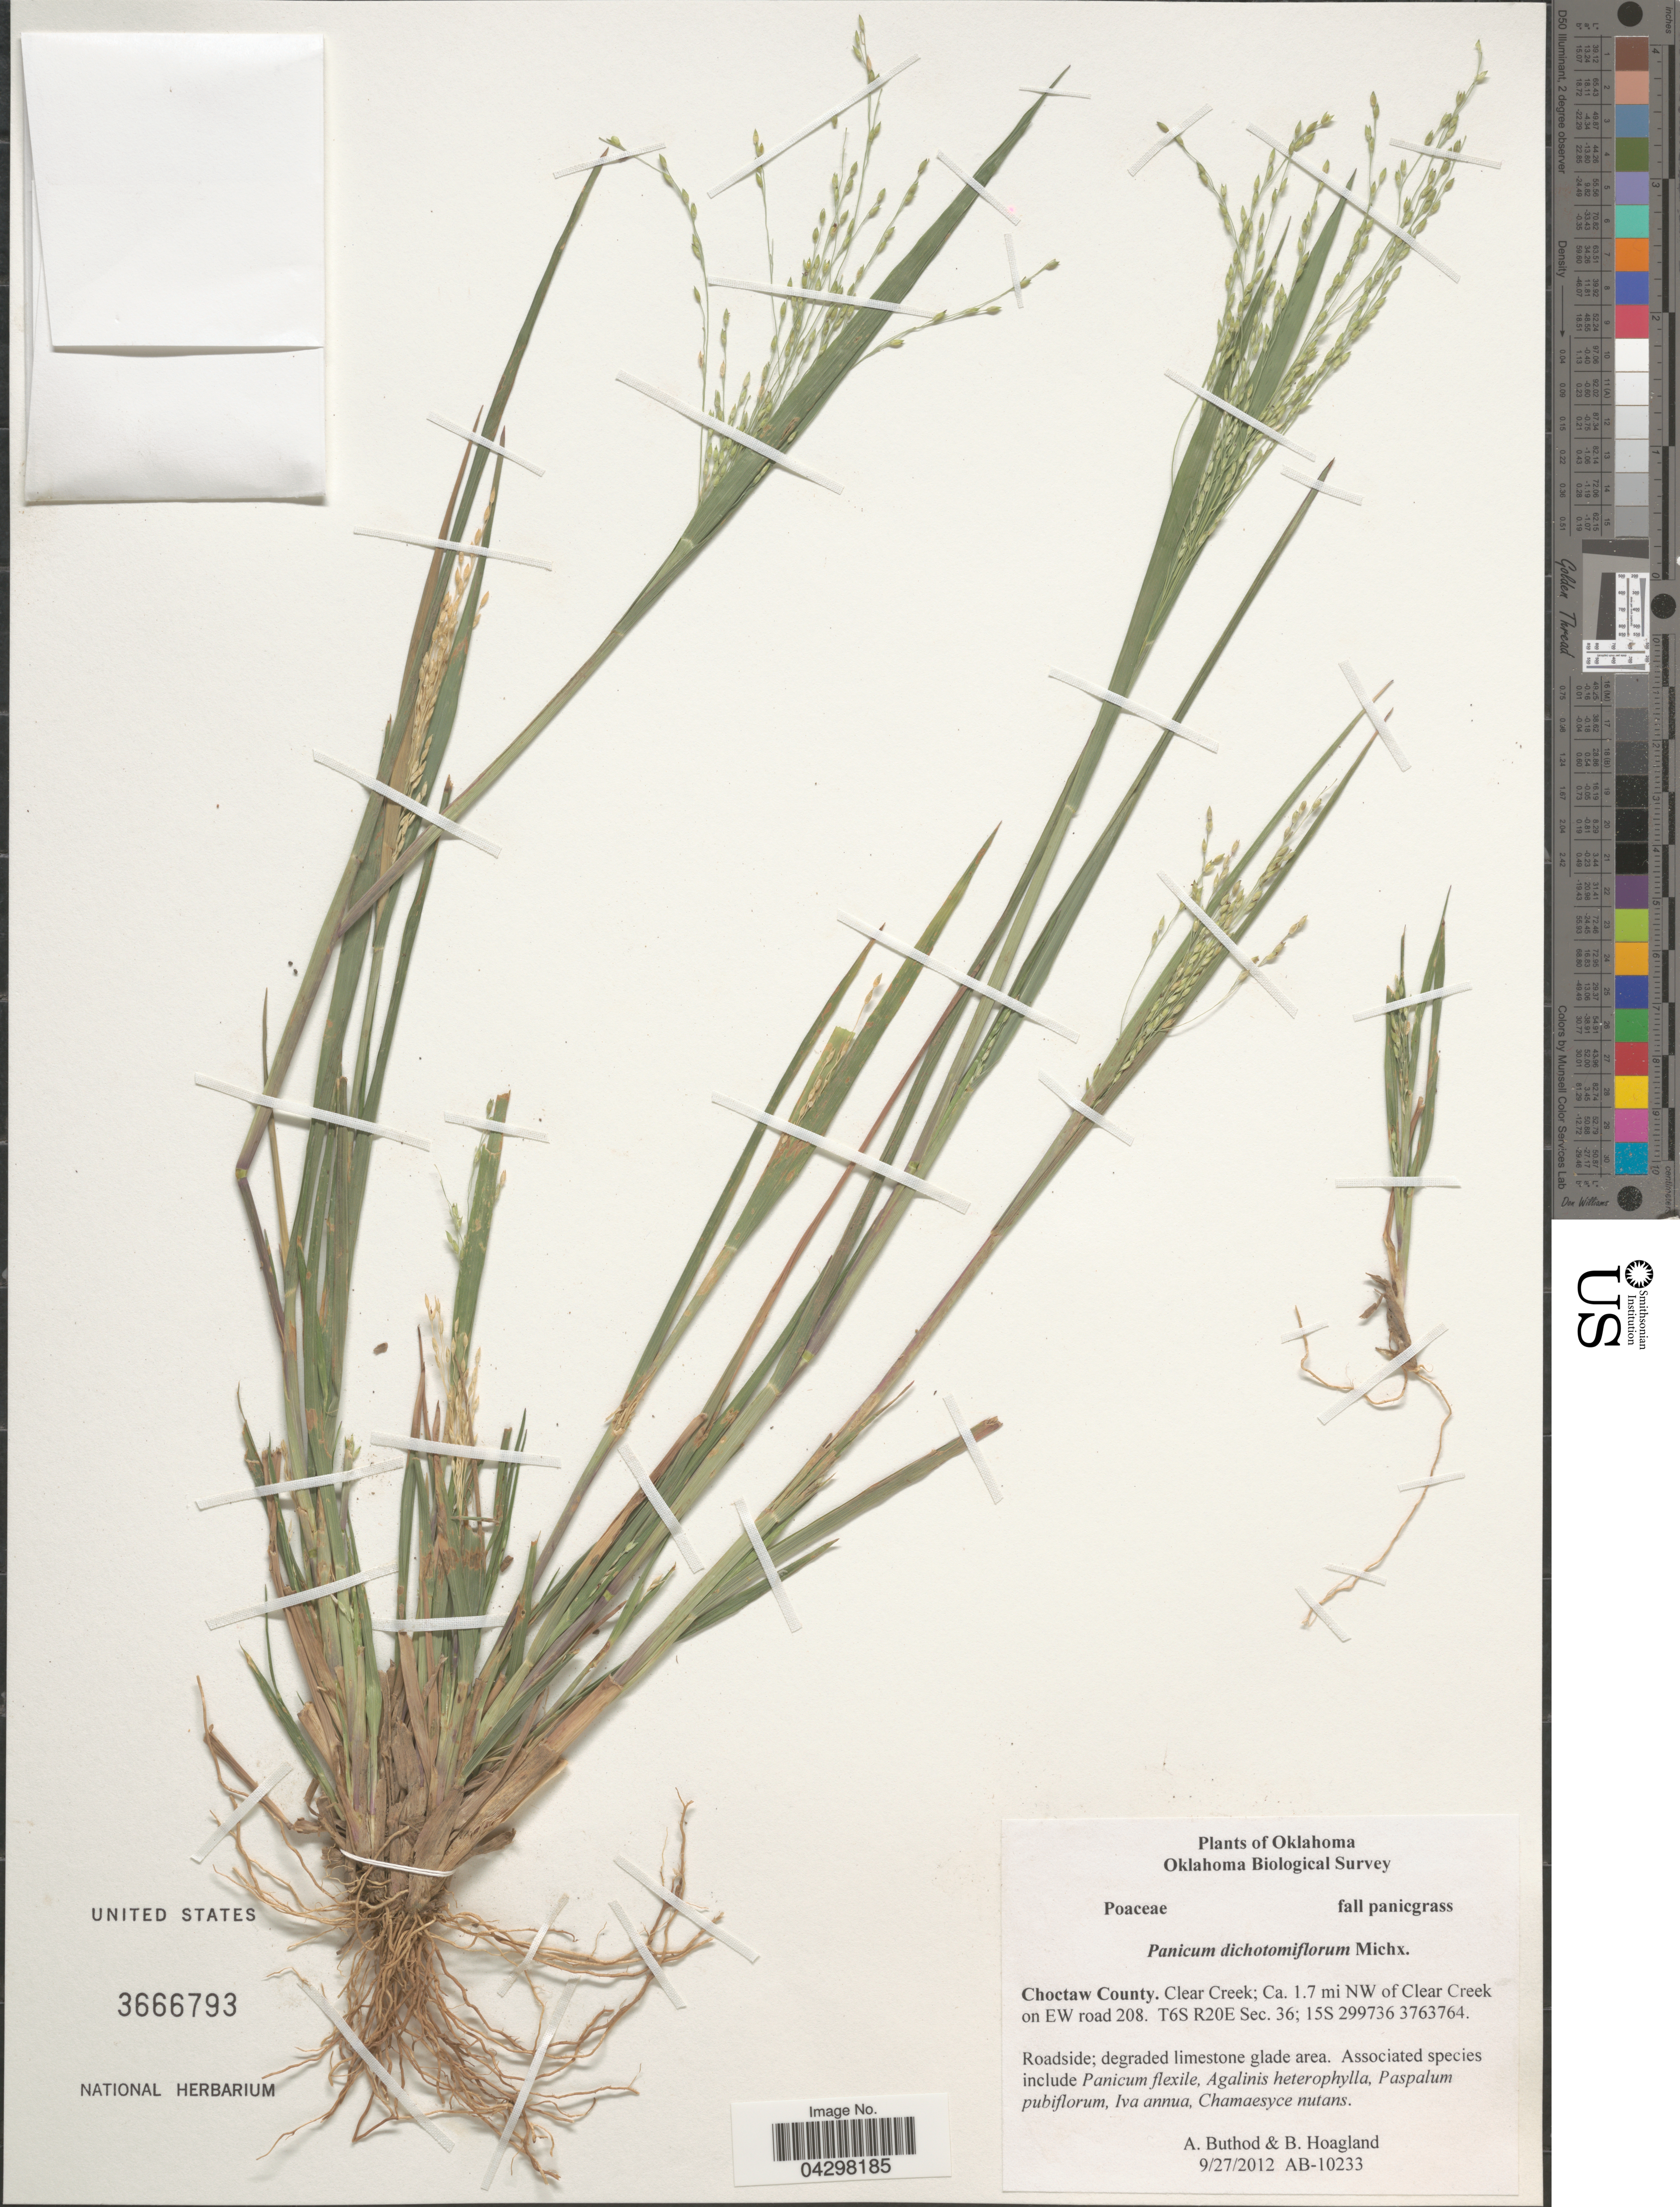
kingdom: Plantae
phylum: Tracheophyta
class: Liliopsida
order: Poales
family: Poaceae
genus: Panicum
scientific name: Panicum dichotomiflorum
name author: Michx.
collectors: A. Buthod & B. Hoagland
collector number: AB-10233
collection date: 2012-09-27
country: United States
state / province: Oklahoma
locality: Choctaw County. Clear Creek; Ca. 1.7 mi NW of Clear Creek on EW road 208. T6S R20E Sec. 36; 15S 299736 3763764.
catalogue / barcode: US 3666793